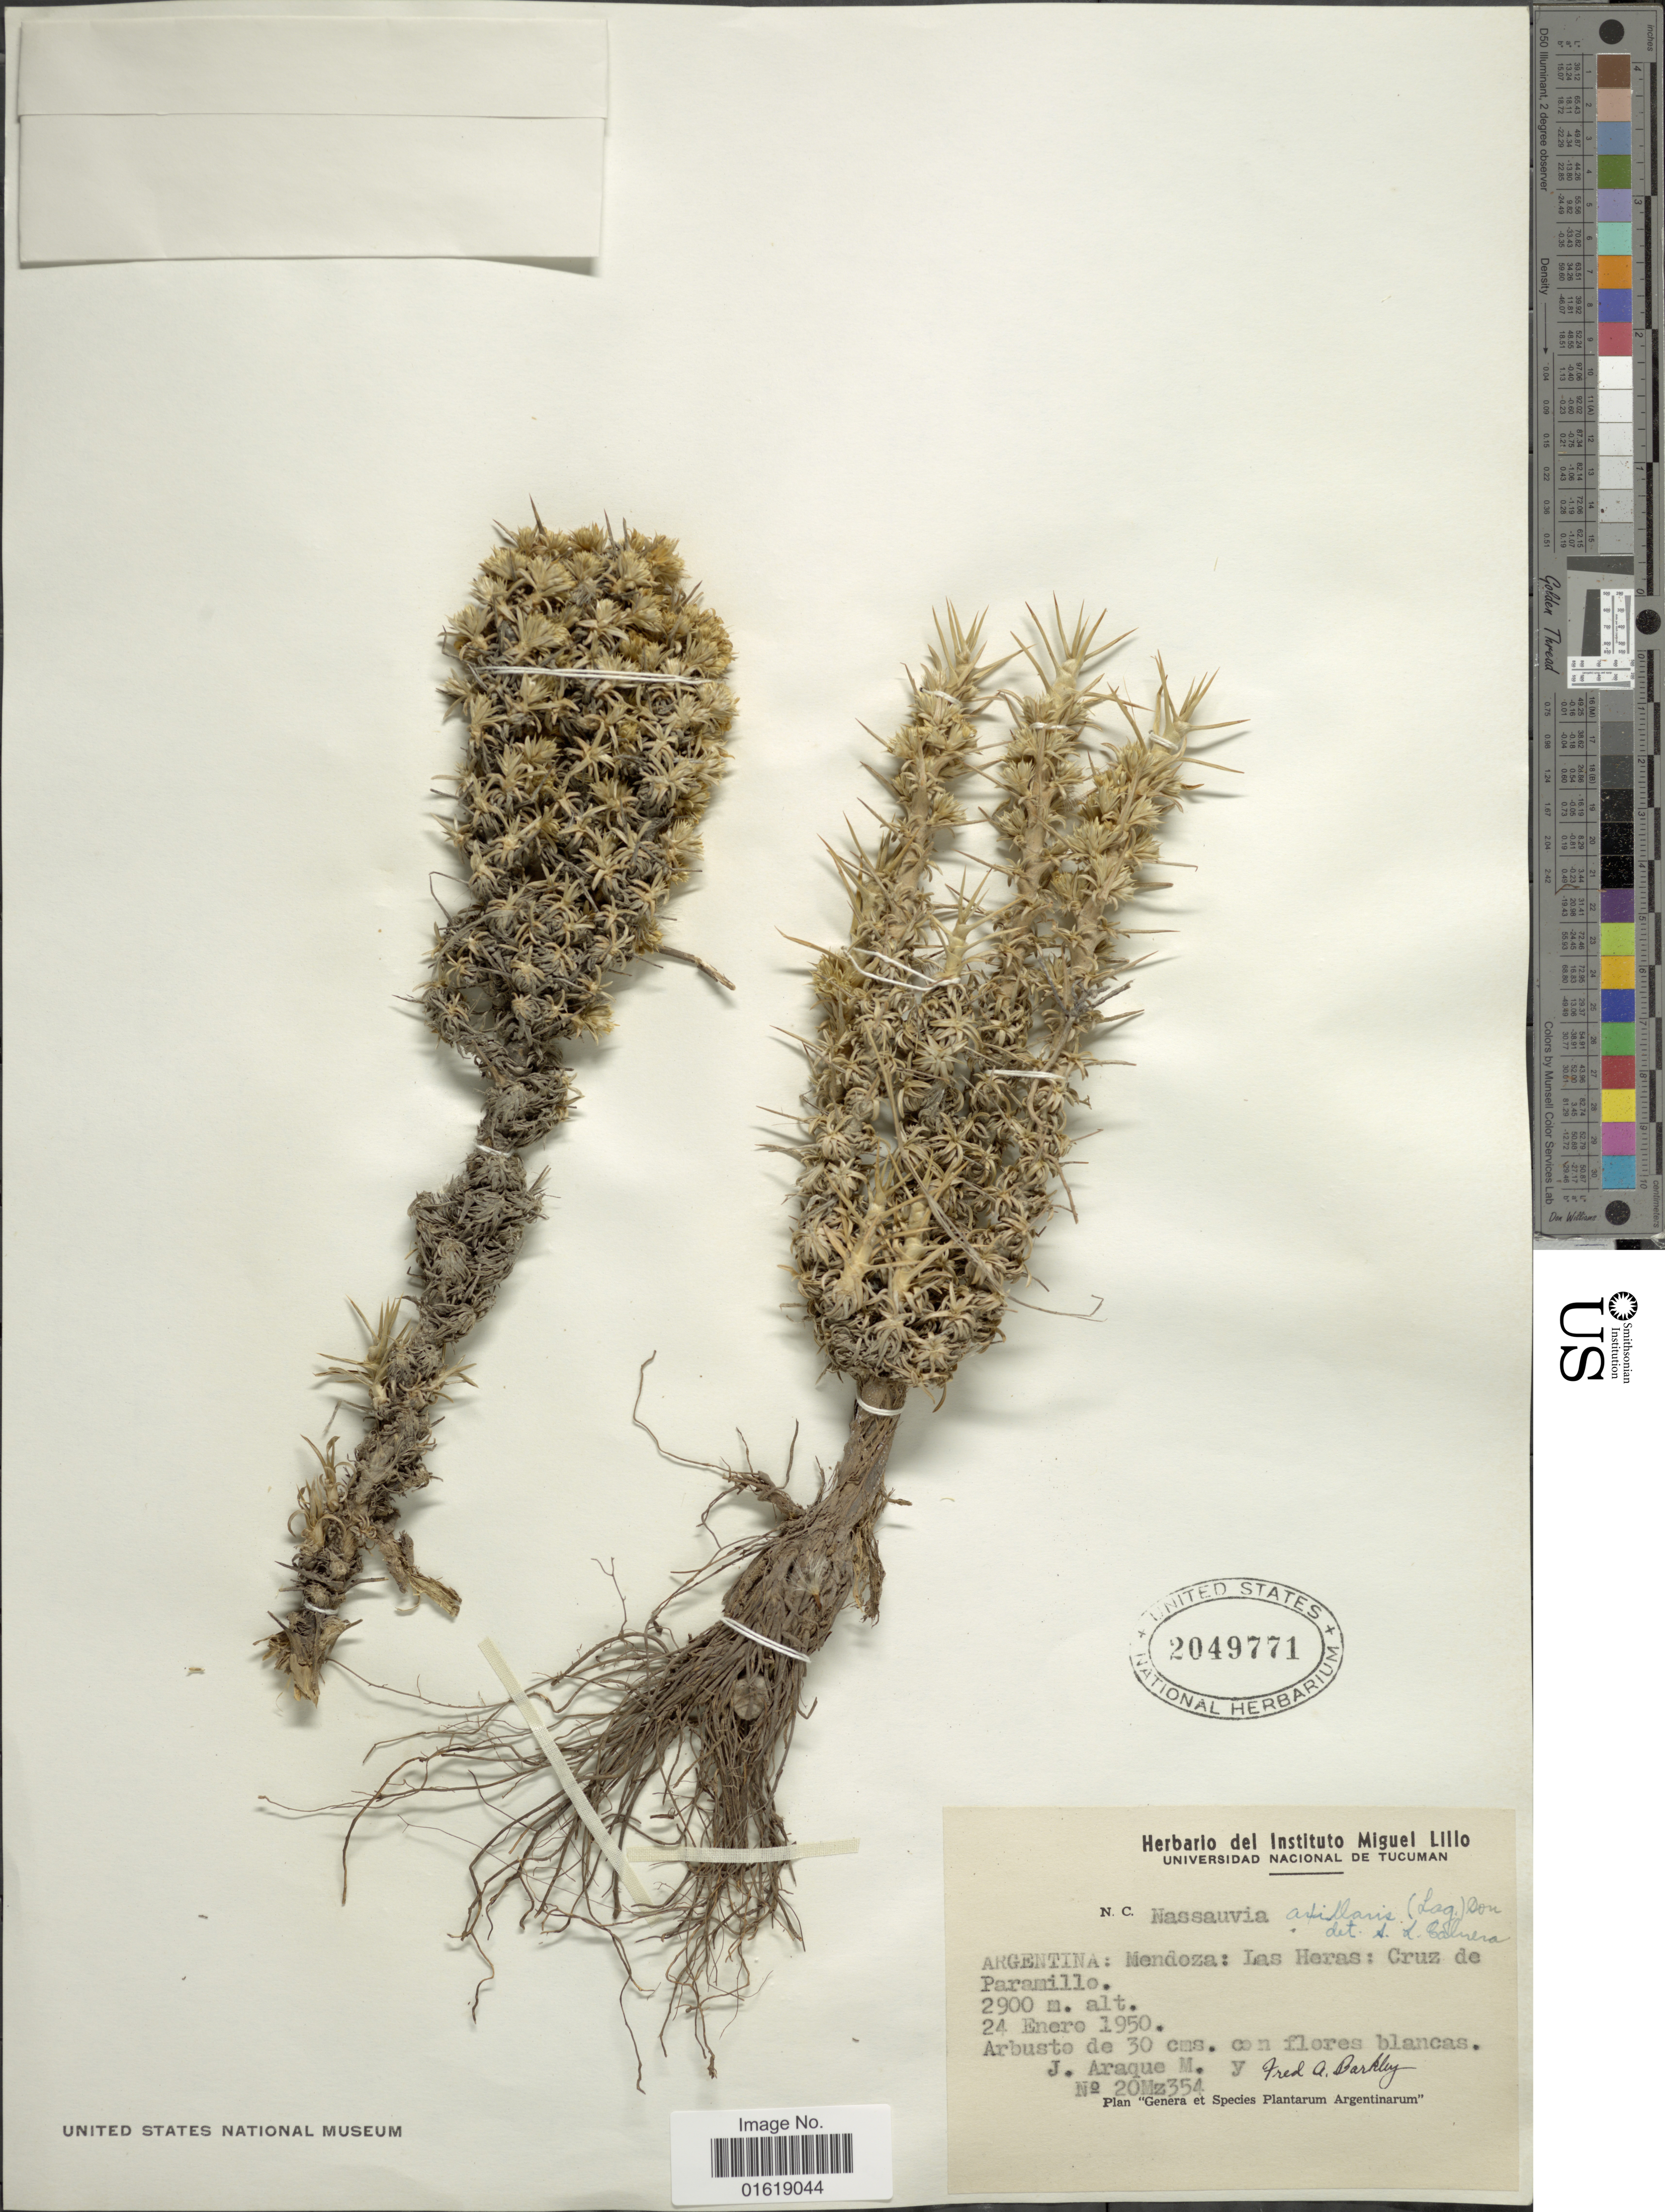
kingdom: Plantae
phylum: Tracheophyta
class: Magnoliopsida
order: Asterales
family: Asteraceae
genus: Nassauvia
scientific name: Nassauvia axillaris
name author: D. Don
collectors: J. Araque Molina & F. A. Barkley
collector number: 20Mz354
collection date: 1950-01-24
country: Argentina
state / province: Mendoza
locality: Argentina: Mendoza: Las Heras: Cruz de Paramillo.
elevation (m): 2900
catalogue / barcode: US 2049771